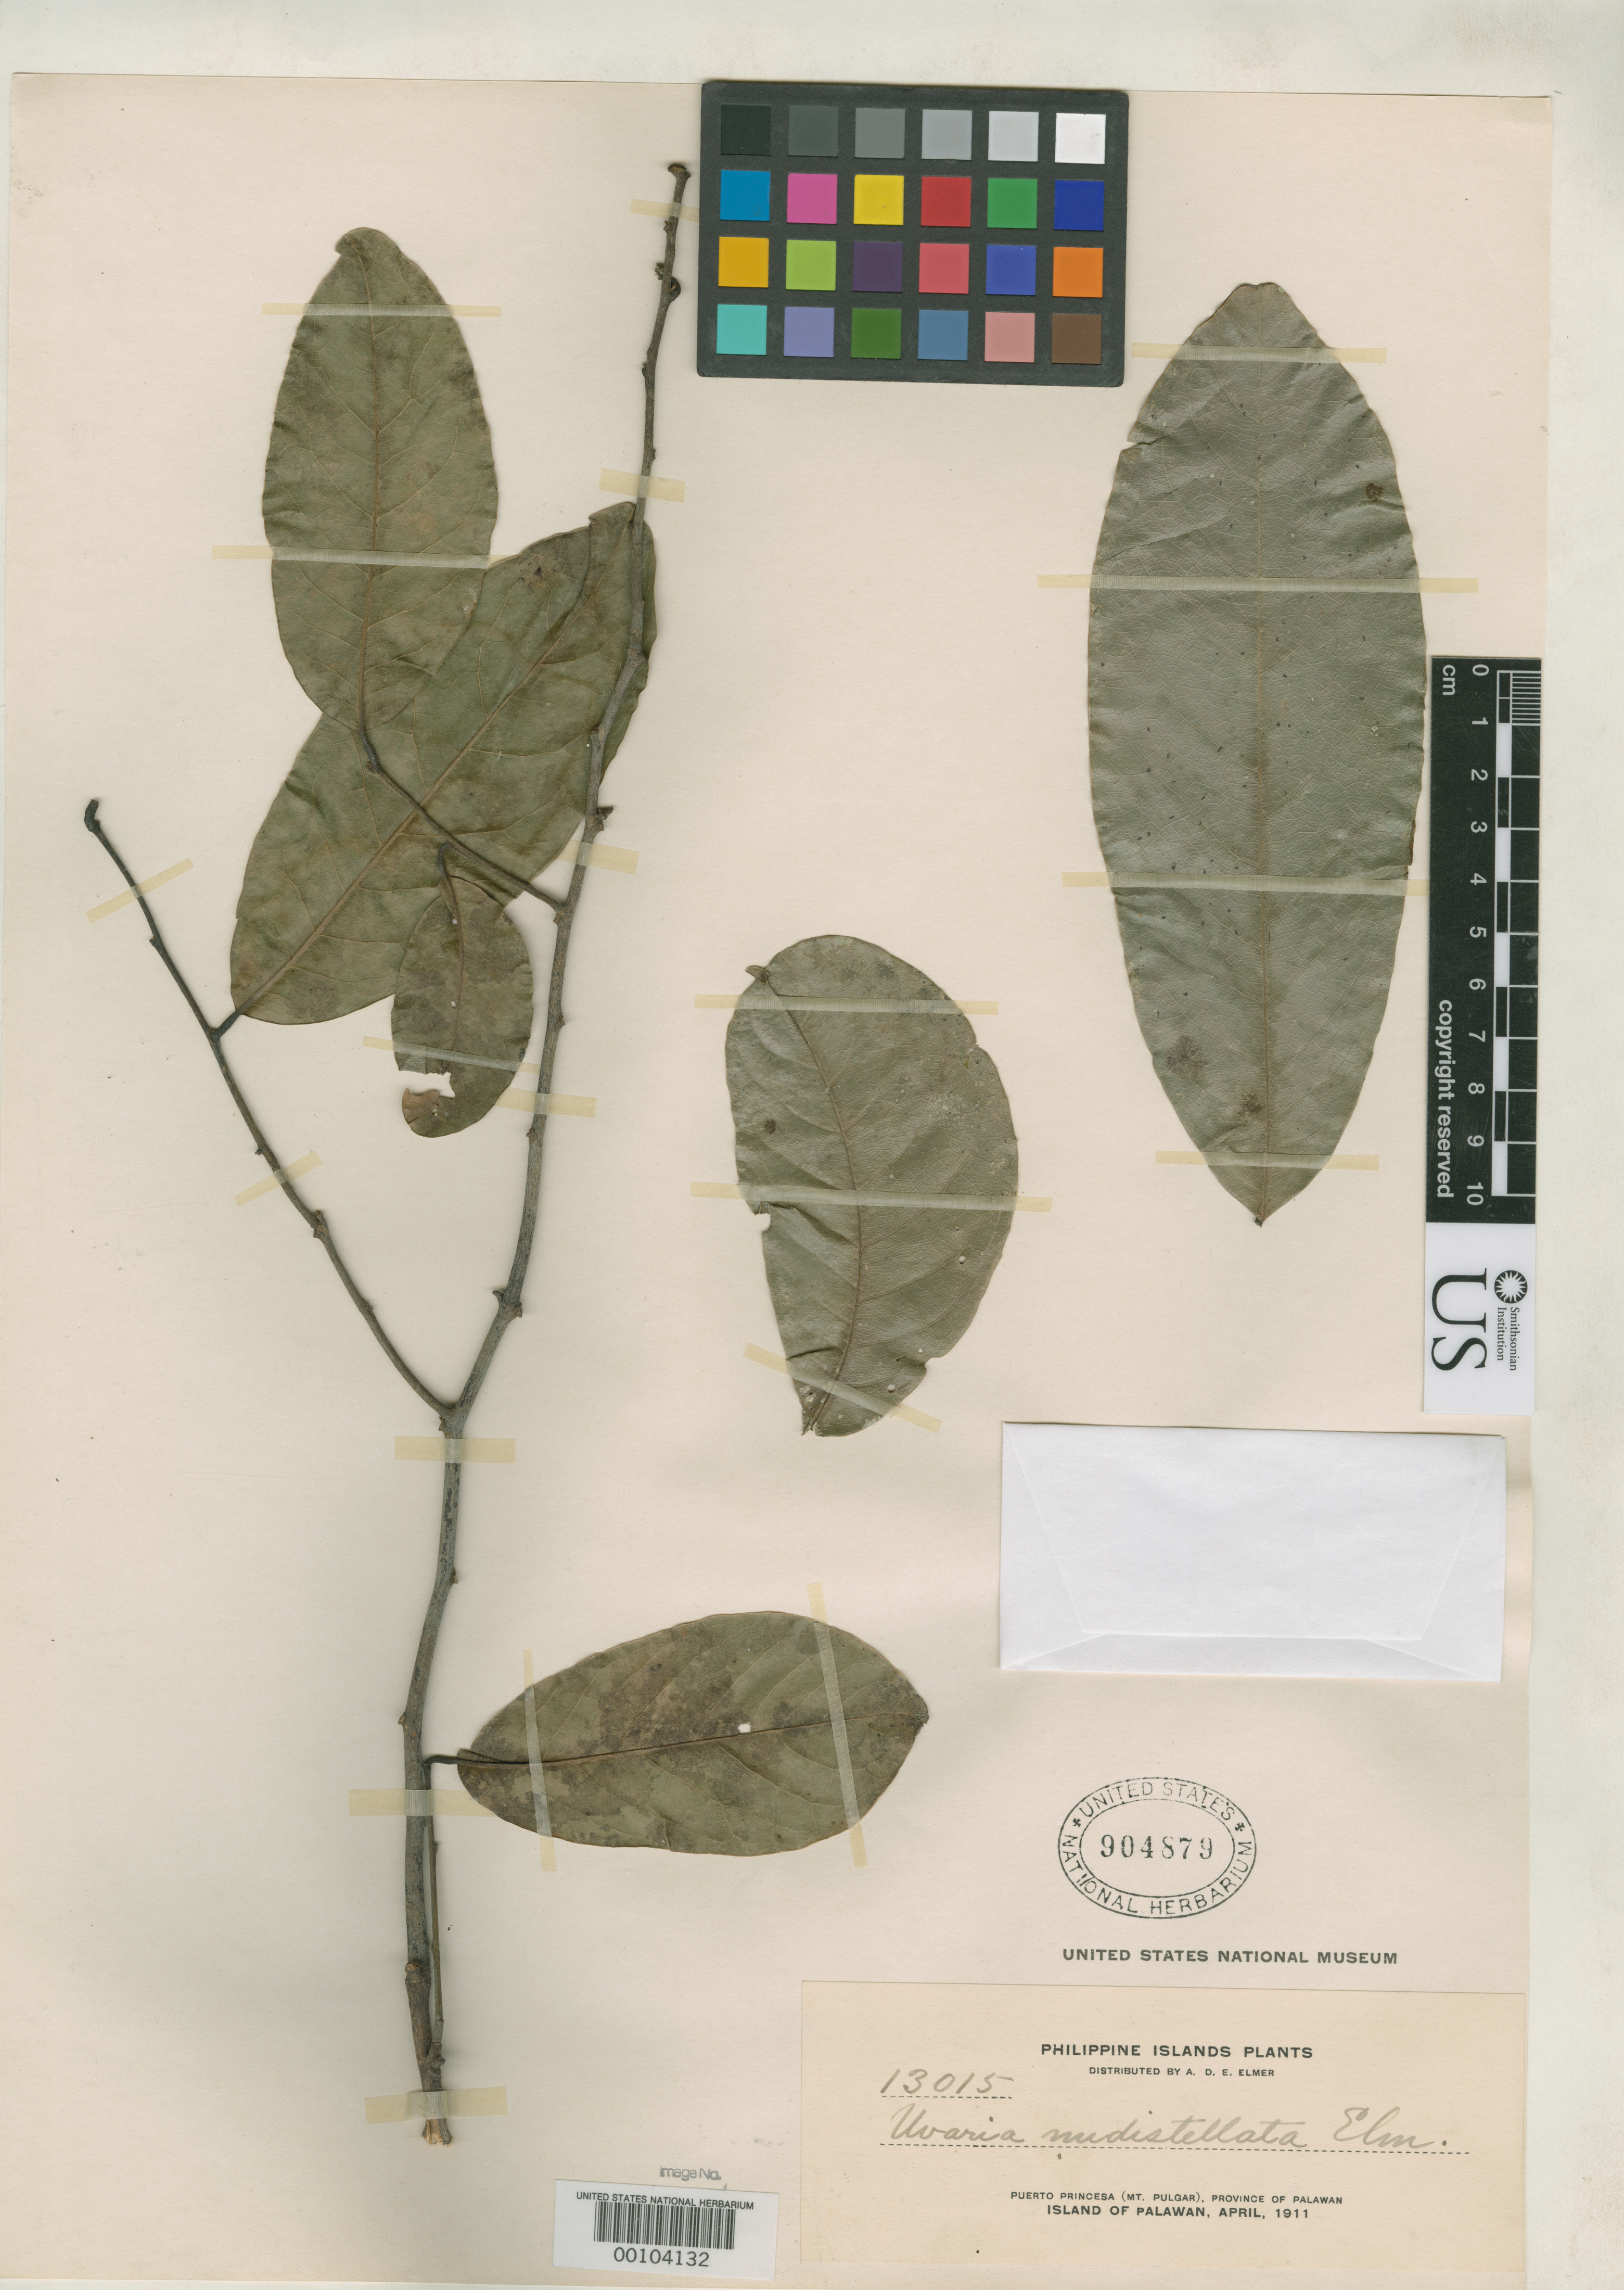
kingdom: Plantae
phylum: Tracheophyta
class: Magnoliopsida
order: Magnoliales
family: Annonaceae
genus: Uvaria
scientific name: Uvaria nudistellata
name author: Elmer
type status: Isotype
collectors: A. D. E. Elmer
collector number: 13015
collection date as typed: Apr 1911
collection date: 1911-04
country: Philippines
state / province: Mimaropa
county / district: Palawan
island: Palawan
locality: Puerto Princesca, Mt. Pulgar.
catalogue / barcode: US 904879